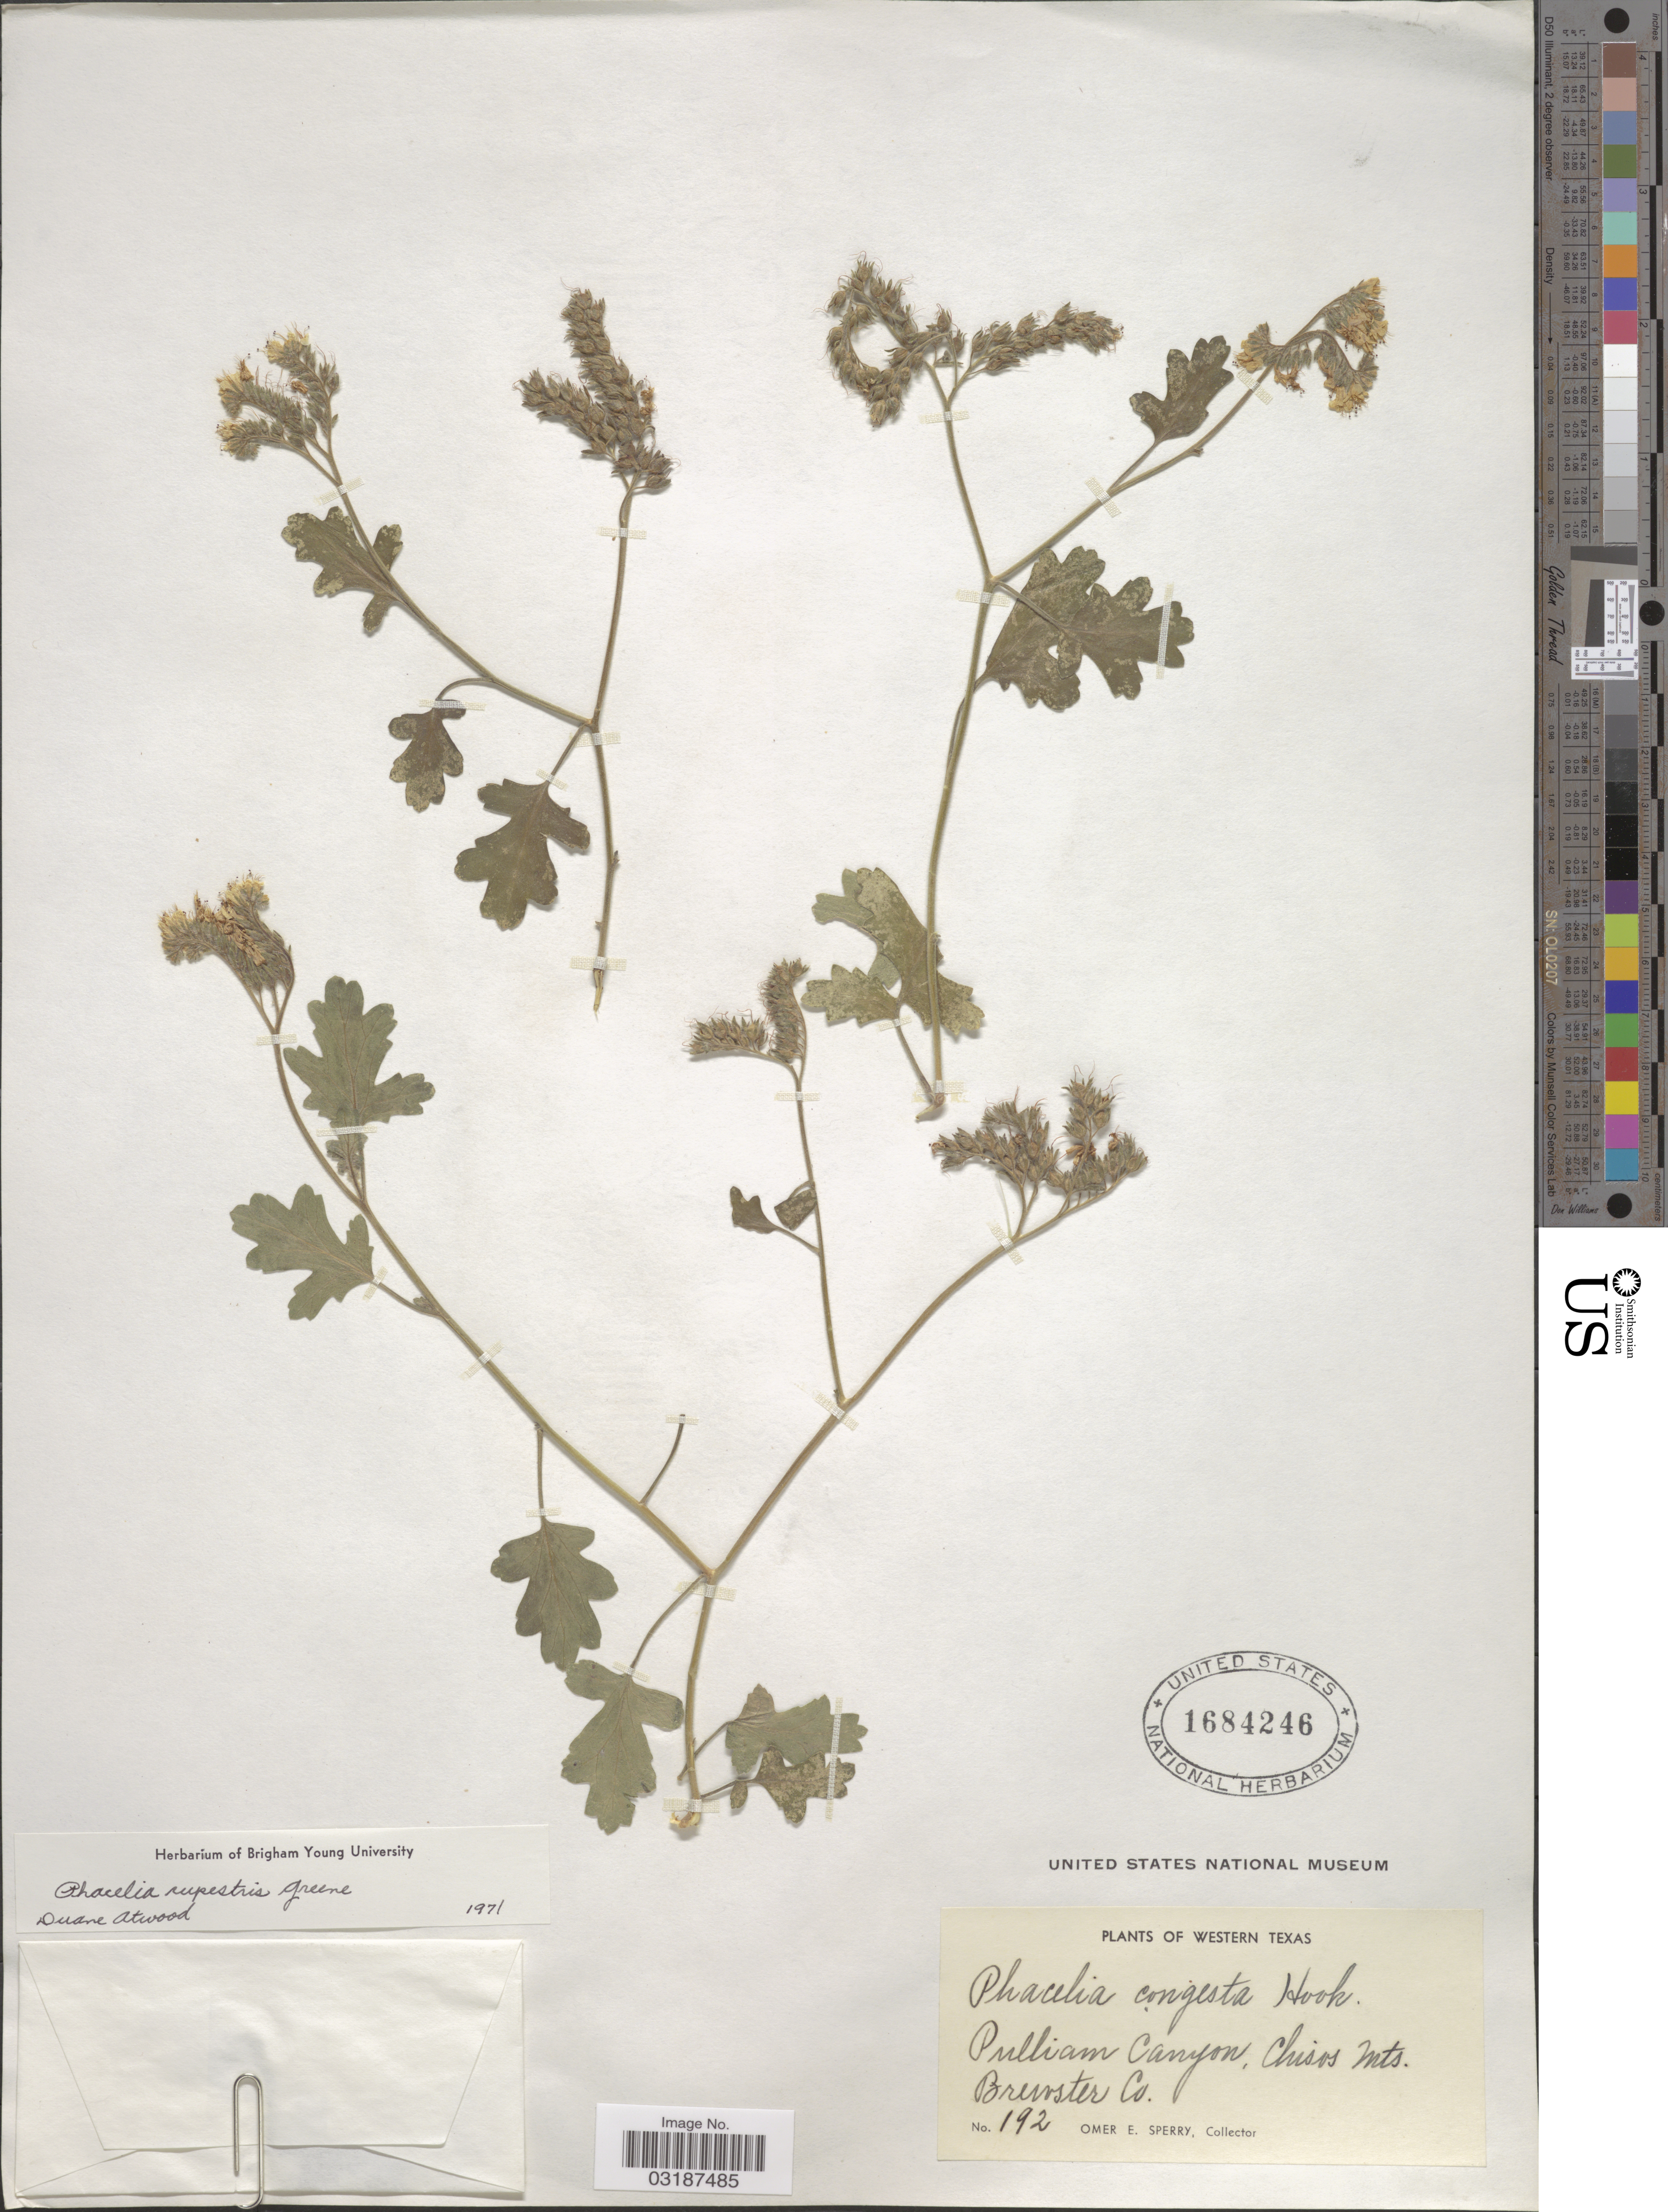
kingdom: Plantae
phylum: Tracheophyta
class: Magnoliopsida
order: Boraginales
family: Hydrophyllaceae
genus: Phacelia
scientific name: Phacelia rupestris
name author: Greene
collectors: O. E. Sperry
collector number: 192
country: United States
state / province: Texas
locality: Western Texas. Pulliam Canyon, Chisos Mts. Brewster Co.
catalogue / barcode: US 1684246